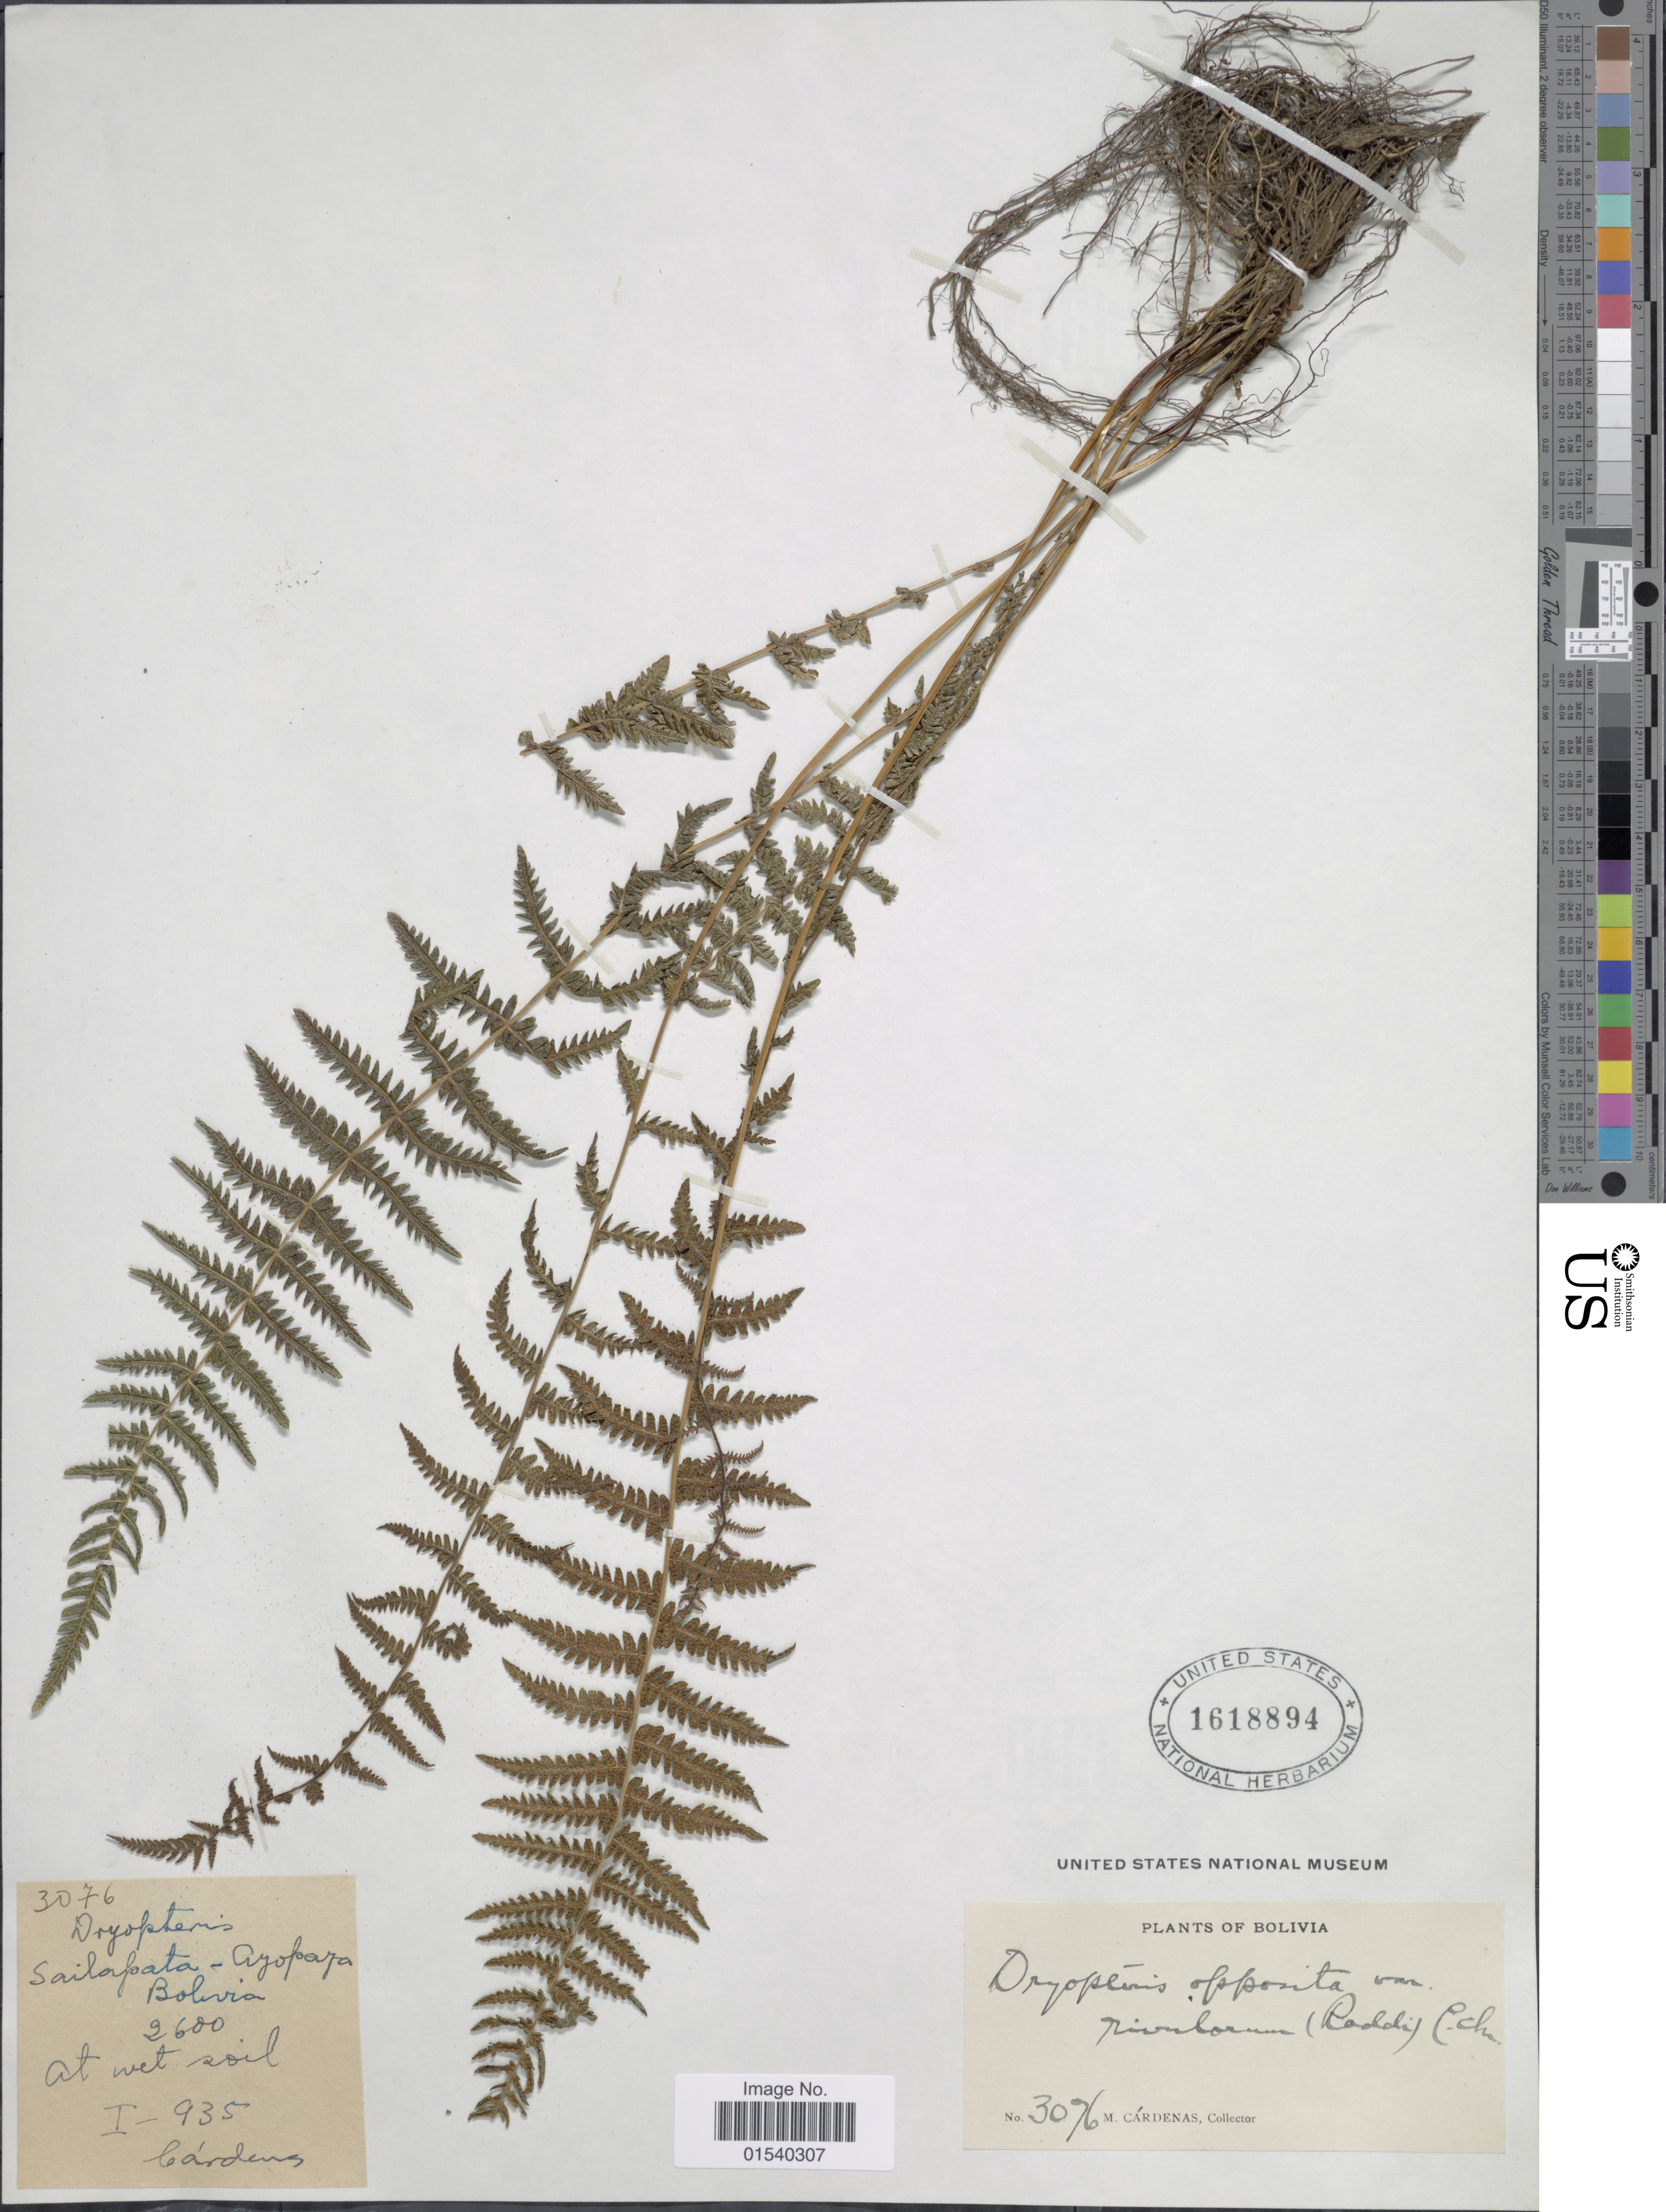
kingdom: Plantae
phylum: Tracheophyta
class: Polypodiopsida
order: Polypodiales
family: Thelypteridaceae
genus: Amauropelta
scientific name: Amauropelta opposita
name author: (Vahl) Pic. Serm.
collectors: M. Cárdenas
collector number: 3096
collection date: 1935-01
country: Bolivia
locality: Sailapata Ayopaya. At wet soil.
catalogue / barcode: US 1618894